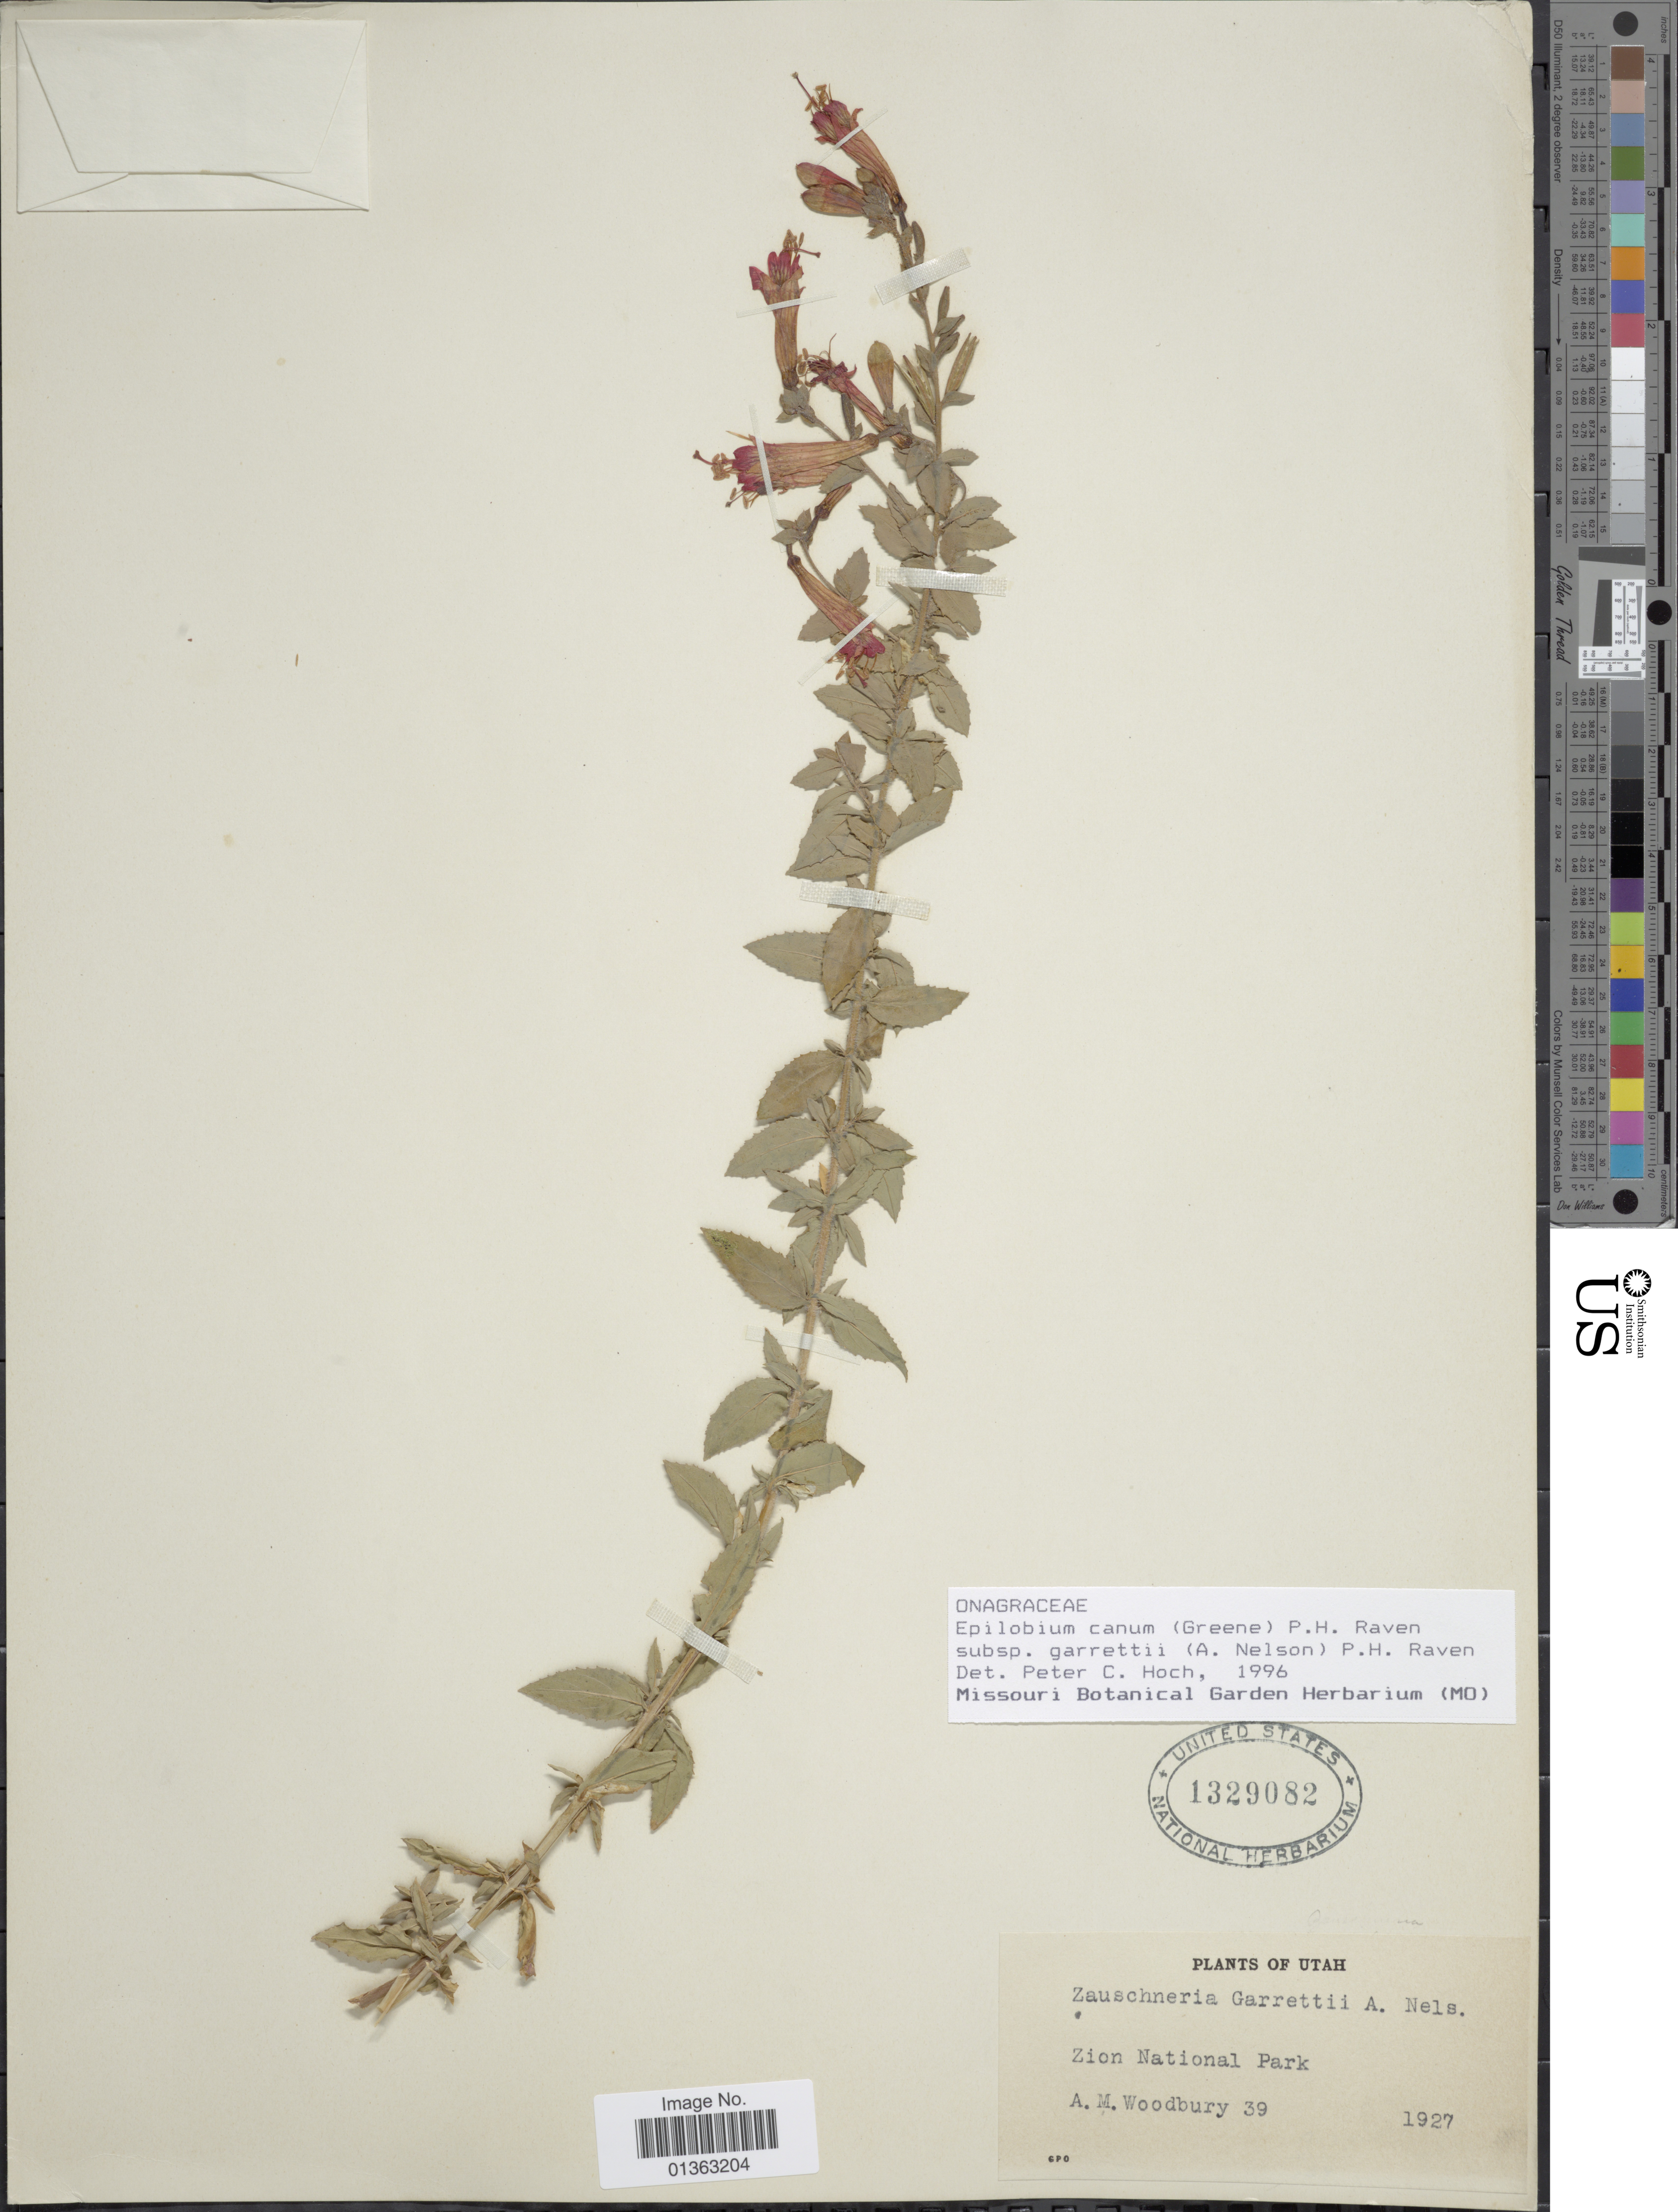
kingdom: Plantae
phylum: Tracheophyta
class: Magnoliopsida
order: Myrtales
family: Onagraceae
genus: Epilobium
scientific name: Epilobium canum subsp. garrettii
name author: (A. Nelson) P.H. Raven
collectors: A. M. Woodbury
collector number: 39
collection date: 1927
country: United States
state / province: Utah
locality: Zion National Park.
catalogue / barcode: US 1329082